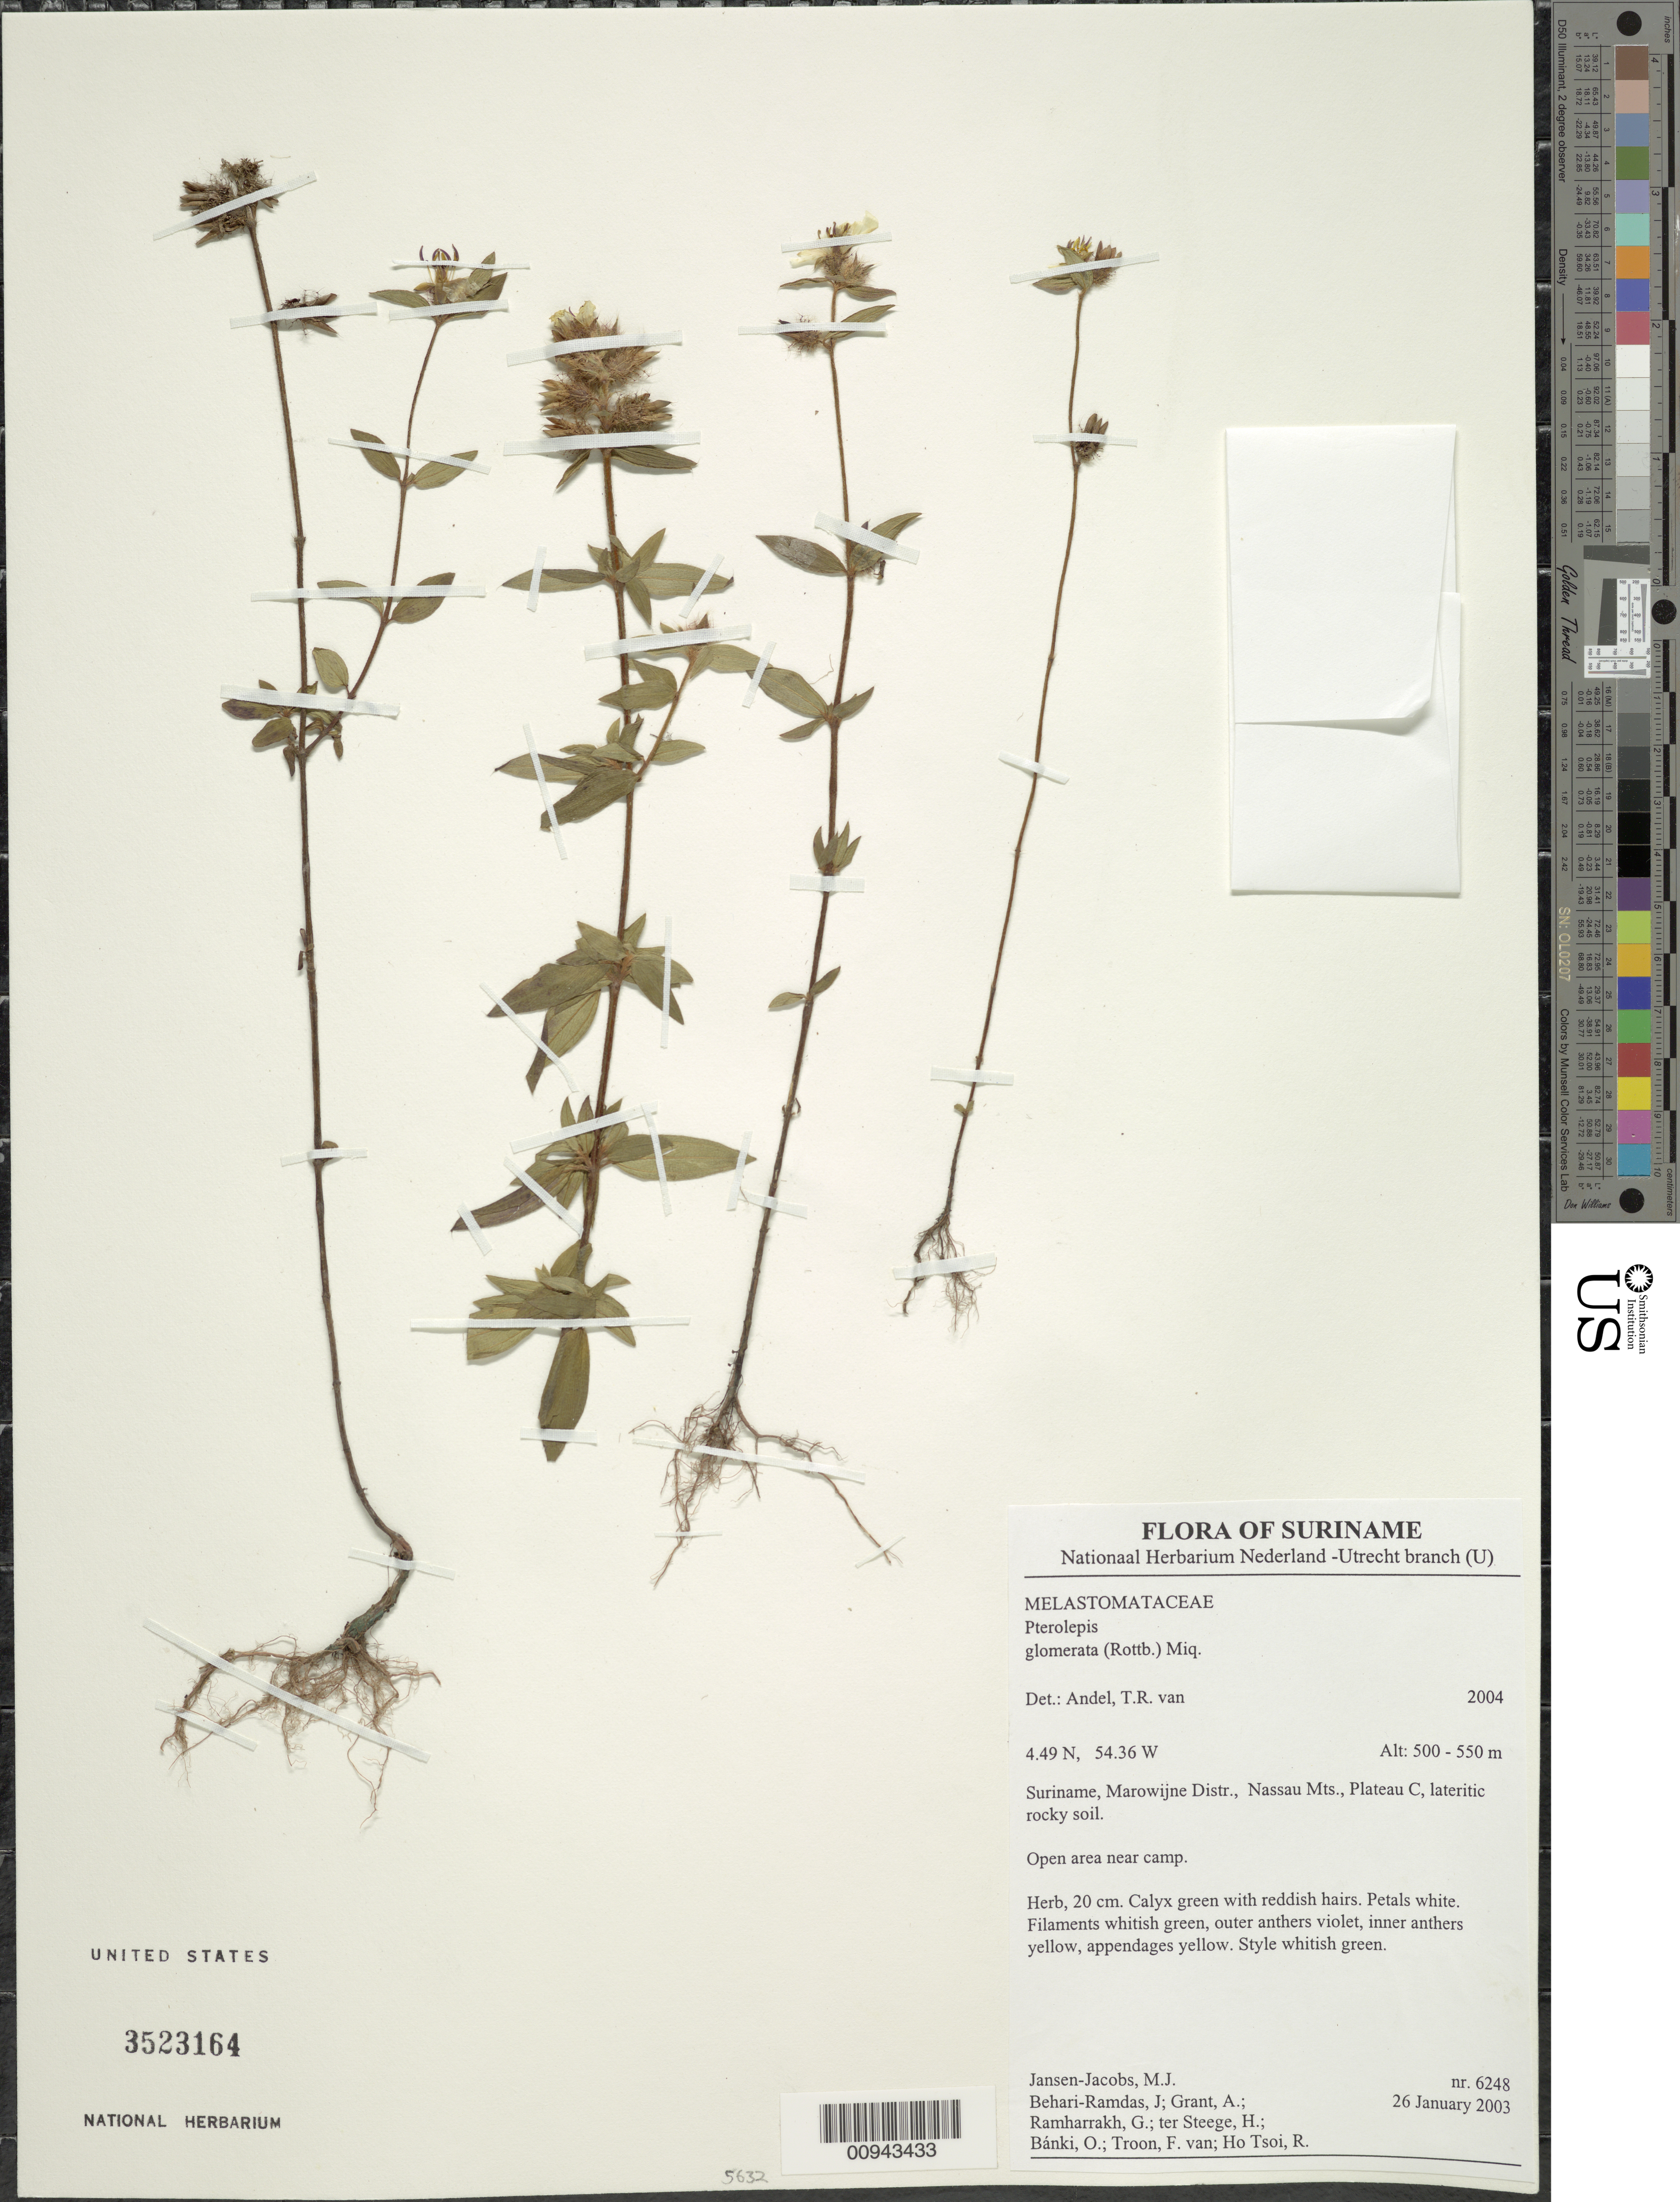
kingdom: Plantae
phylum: Tracheophyta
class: Magnoliopsida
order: Myrtales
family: Melastomataceae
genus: Pterolepis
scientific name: Pterolepis glomerata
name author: (Rottb.) Miq.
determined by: Andel, Tinde R. van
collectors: M. J. Jansen-Jacobs, J. Behari-Ramdas, A. Grant, G. Ramharrakh, H. ter Steege, O. Bánki, F. Van Troon & R. Ho Tsoi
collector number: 6248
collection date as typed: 26-Jan-03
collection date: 2003-01-26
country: Suriname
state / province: Marowijne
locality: Nassau Mts., Plateau C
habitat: Lateritic rocky soil. Open area near camp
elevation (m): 500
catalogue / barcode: US 3523164